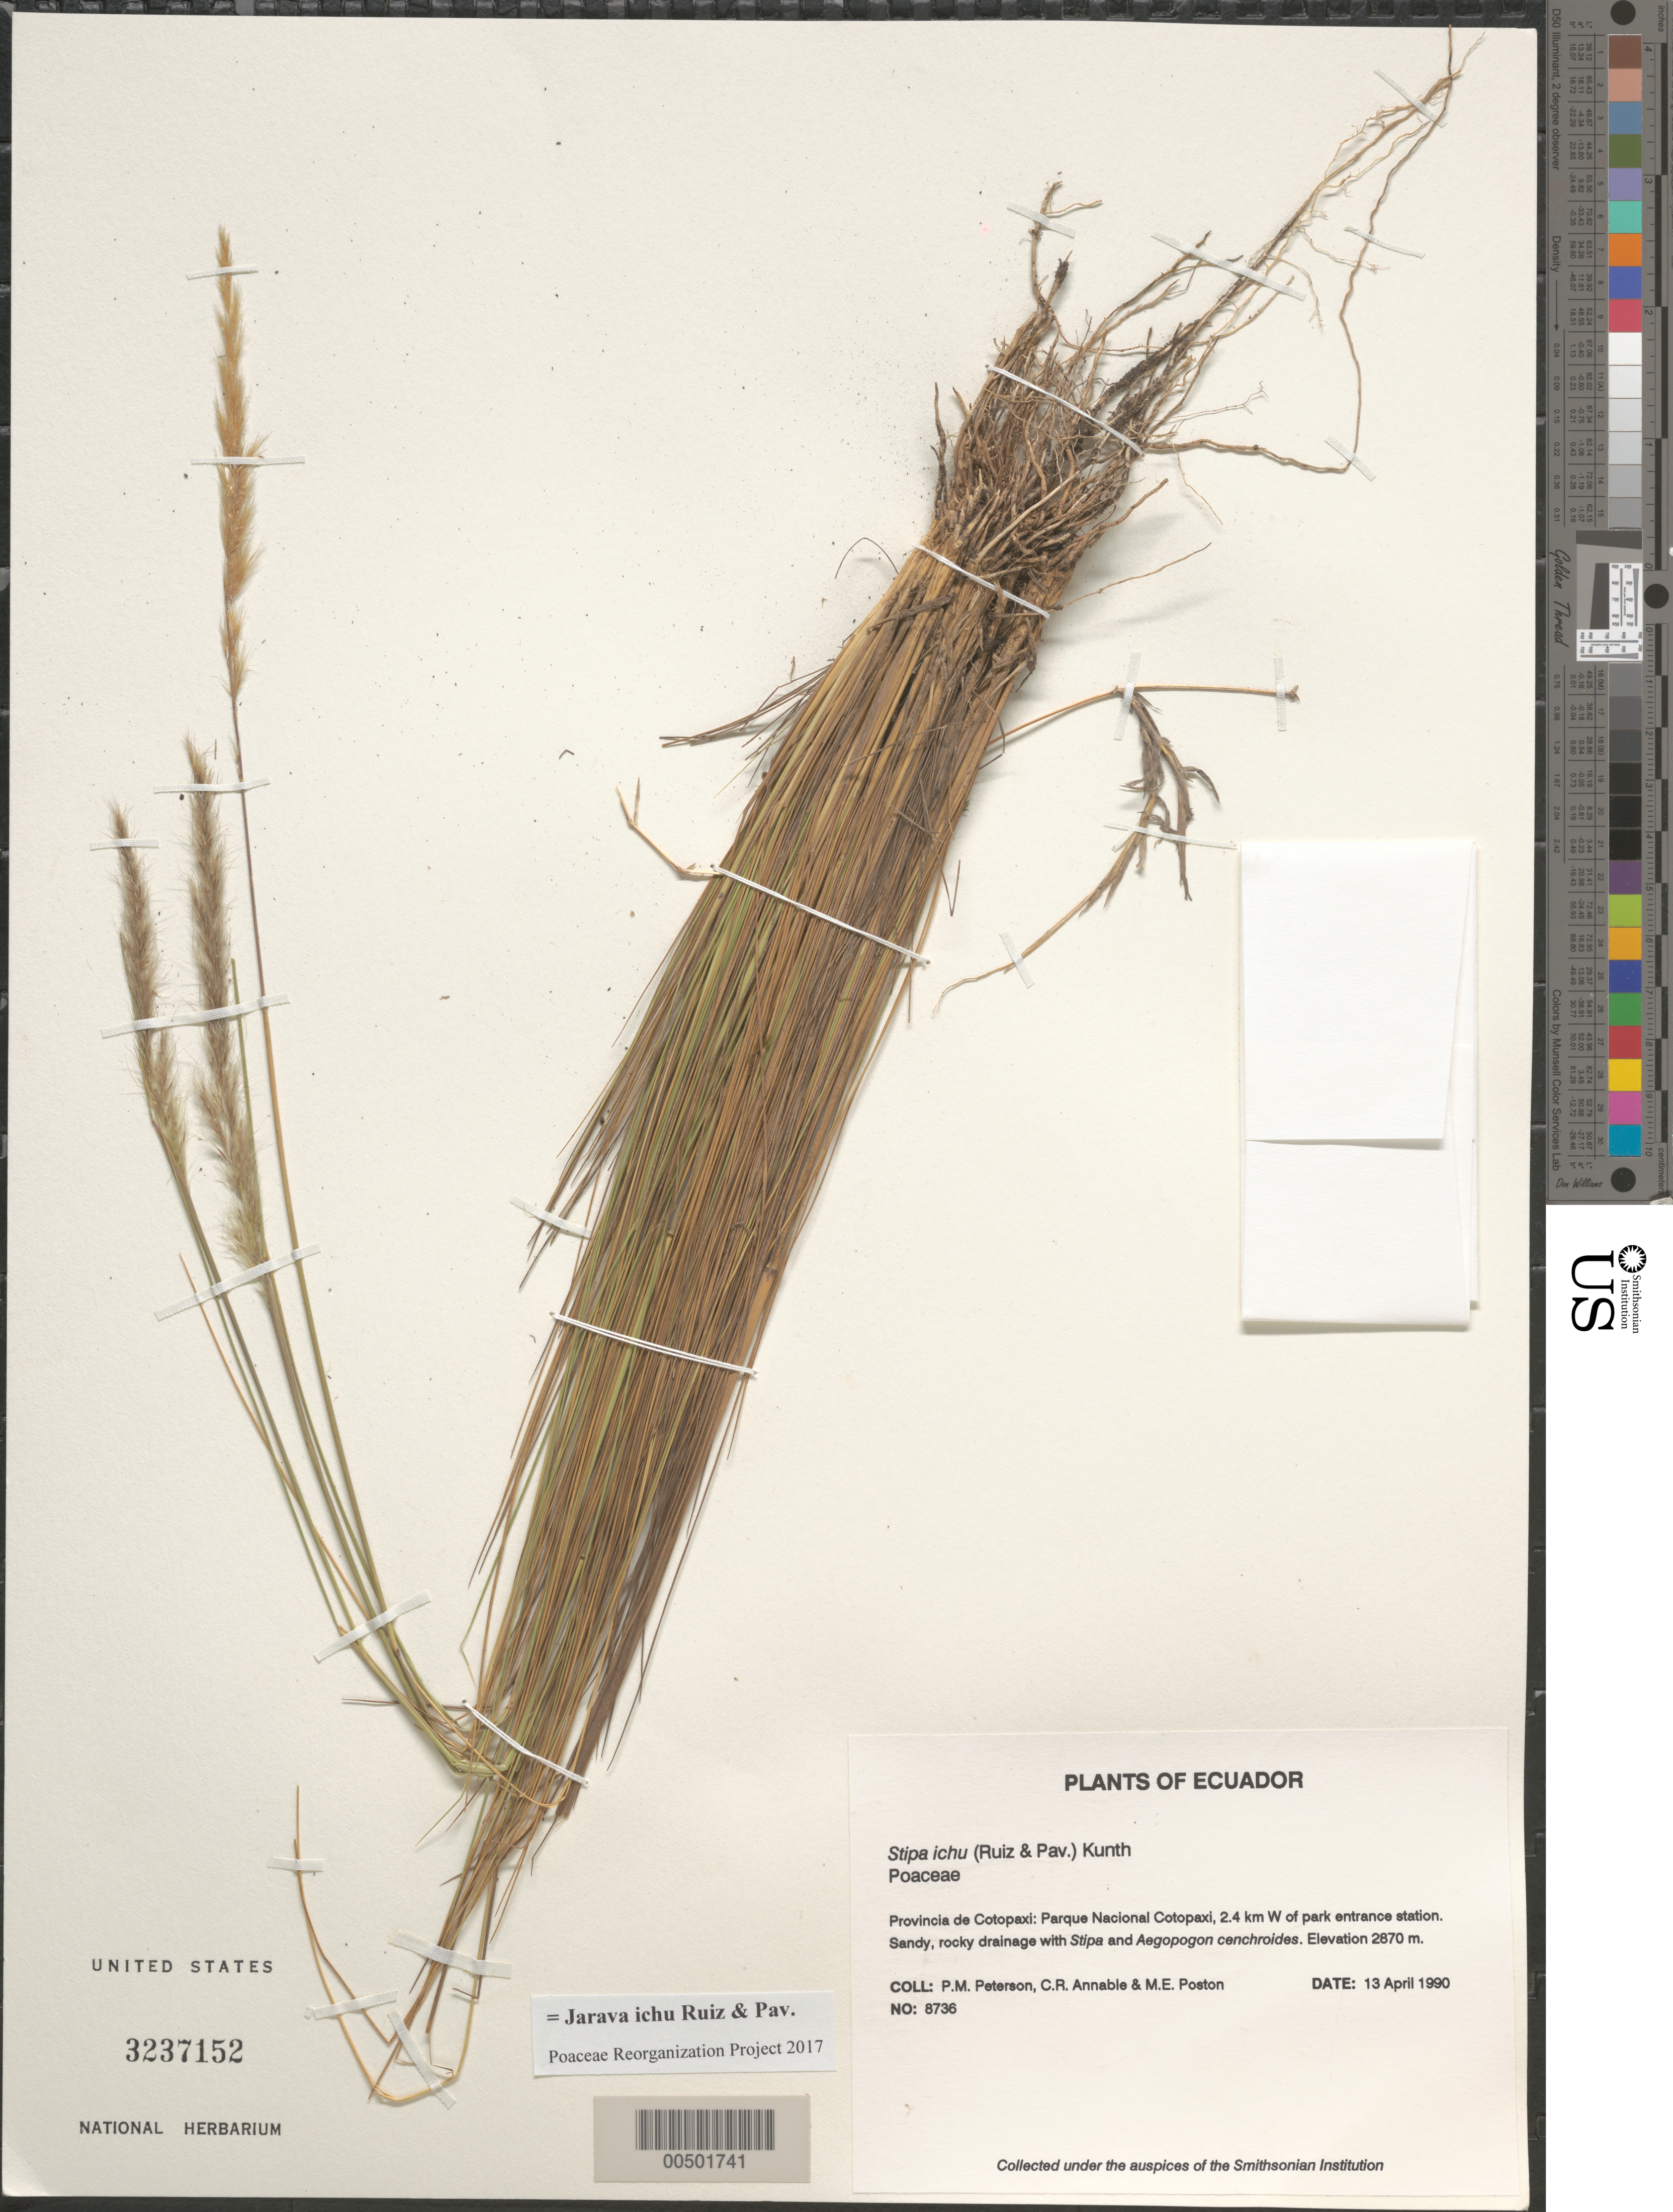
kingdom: Plantae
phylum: Tracheophyta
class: Liliopsida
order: Poales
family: Poaceae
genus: Jarava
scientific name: Jarava ichu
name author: Ruiz & Pav.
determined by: Poaceae Reorganization Project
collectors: P. M. Peterson, C. R. Annable & M. Poston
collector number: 08736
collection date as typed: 13 Apr 1990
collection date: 1990-04-13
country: Ecuador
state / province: Cotopaxi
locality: Parque Nacional Cotopaxi, 2.4 km W of Park entrance station.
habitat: Sandy, rocky drainage with Stipa and Aegopogon cenchroides.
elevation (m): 2870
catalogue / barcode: US 3237152